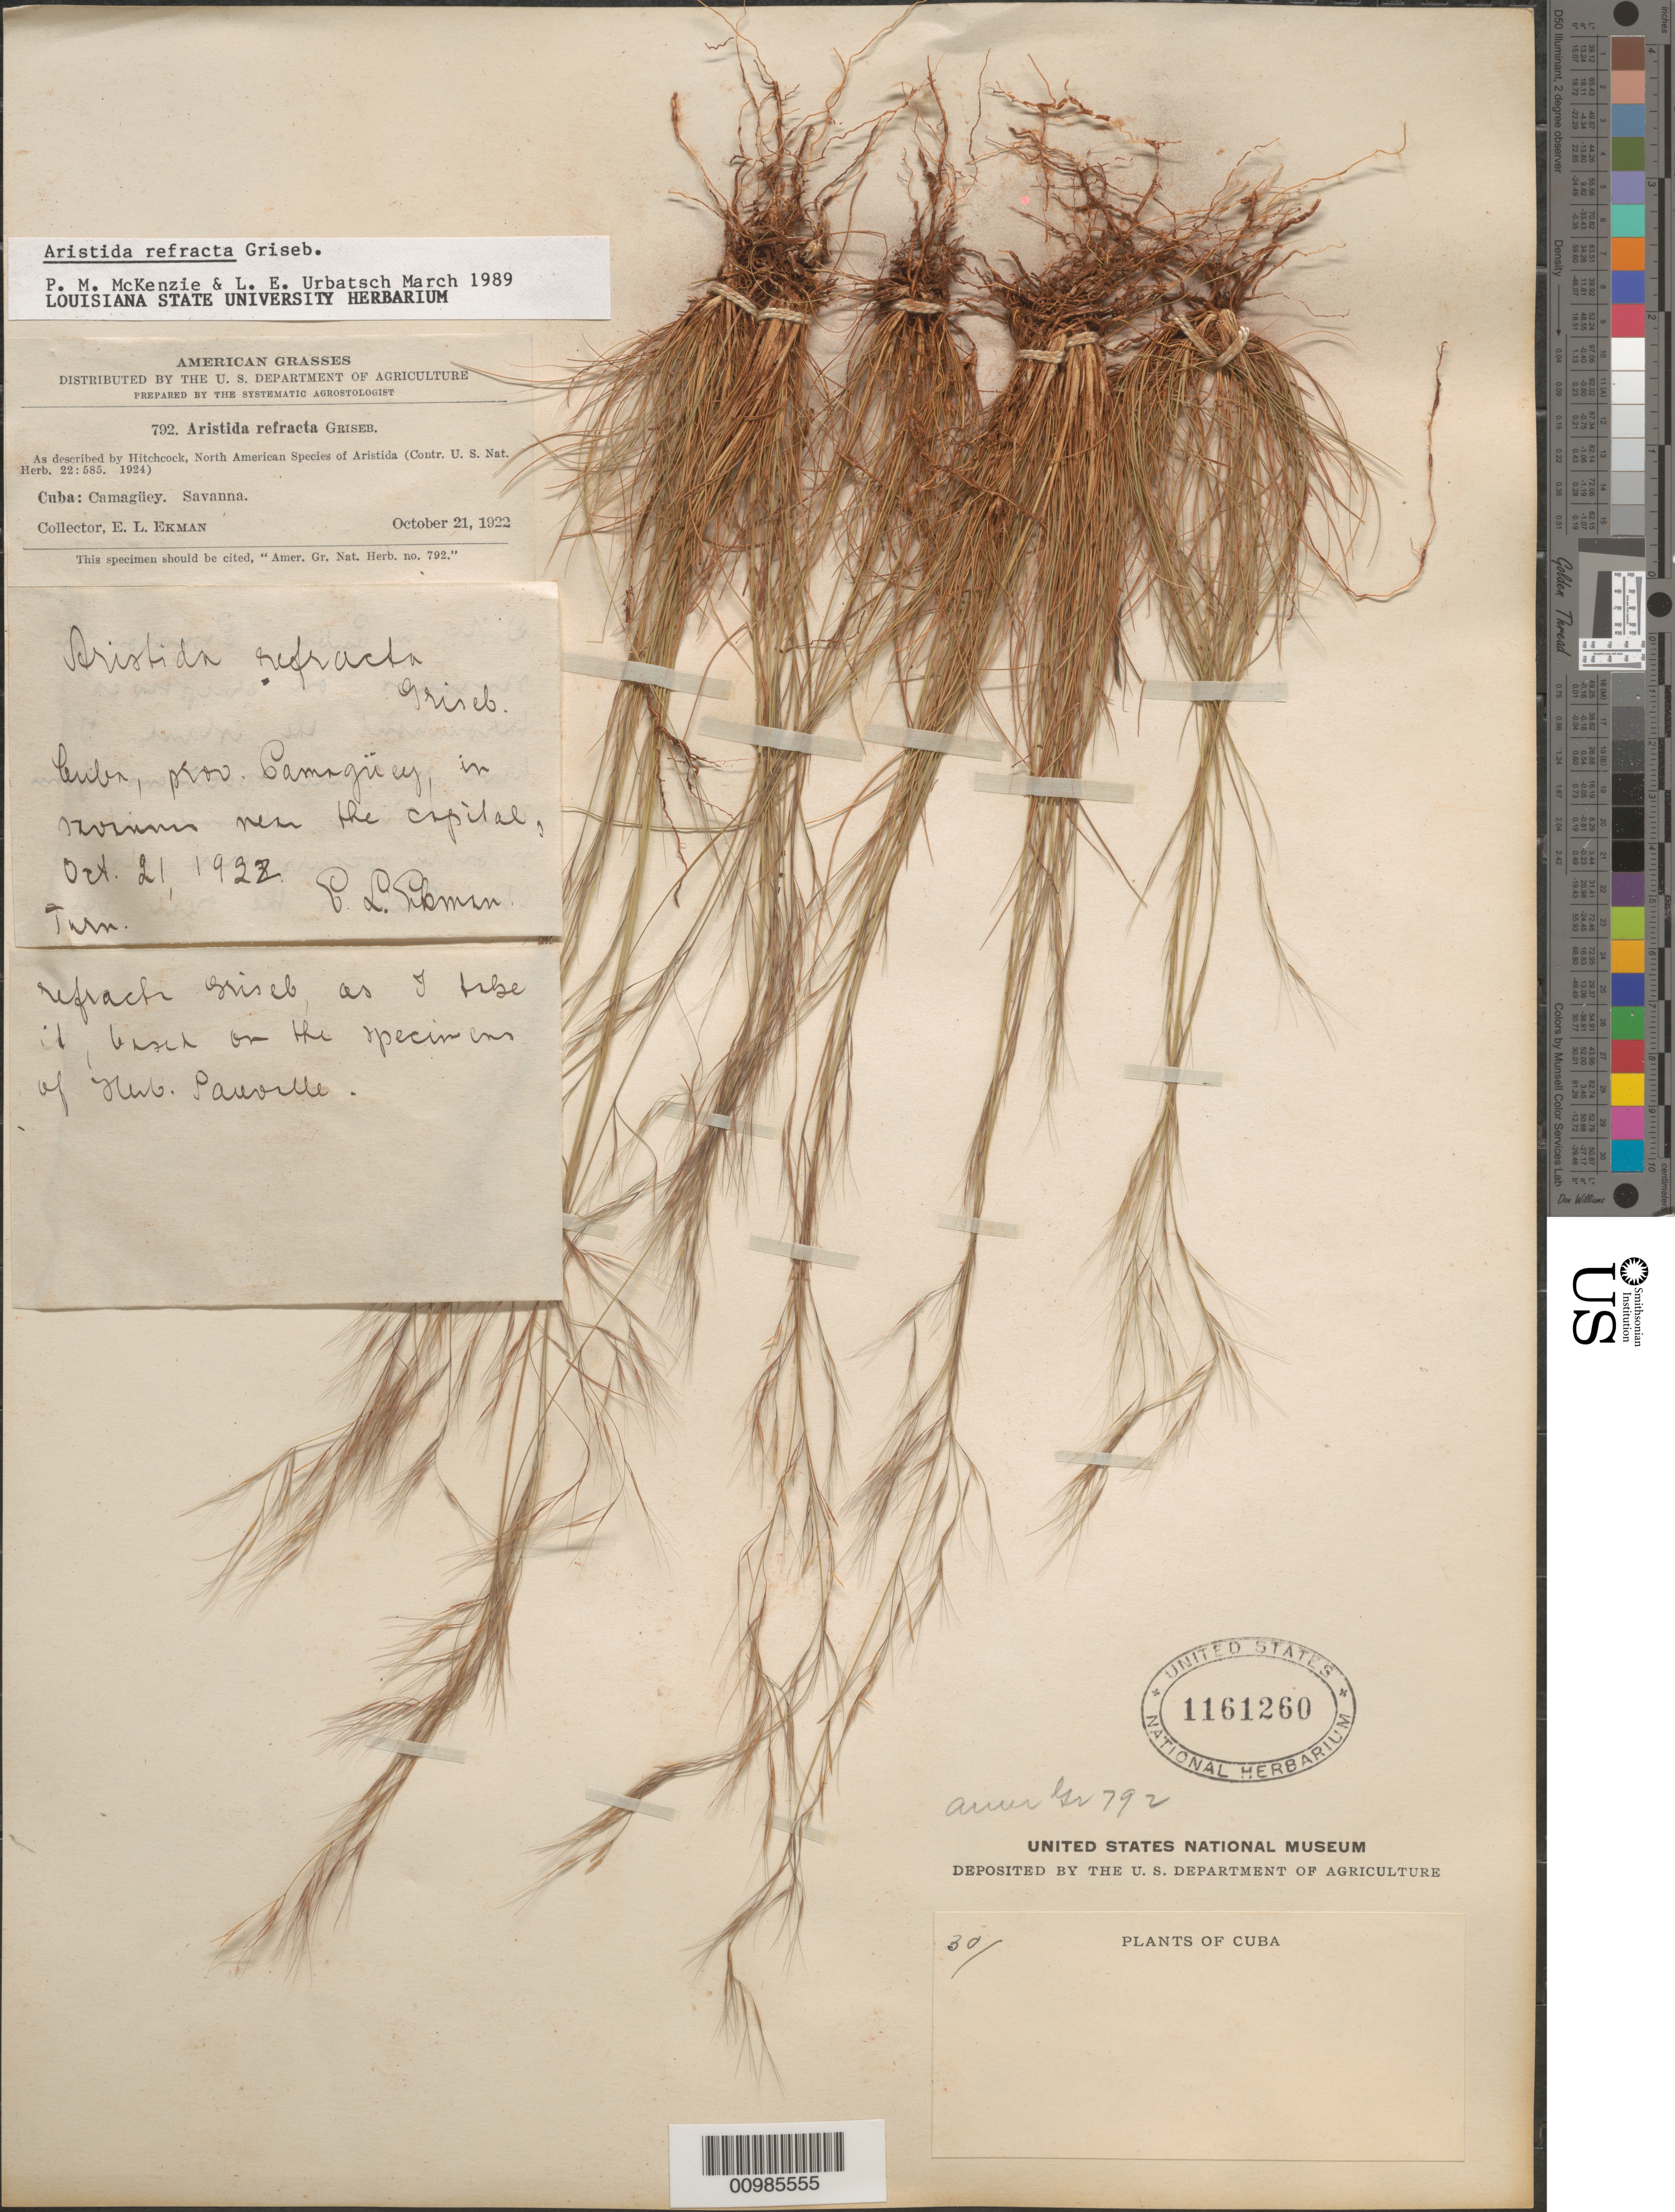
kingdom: Plantae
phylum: Tracheophyta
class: Liliopsida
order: Poales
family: Poaceae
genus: Aristida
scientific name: Aristida refracta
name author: Griseb.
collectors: E. L. Ekman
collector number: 792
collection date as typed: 21 Oct 1922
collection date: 1922-10-21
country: Cuba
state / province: Camagüey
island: Cuba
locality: Camagüey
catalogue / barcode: US 1161260